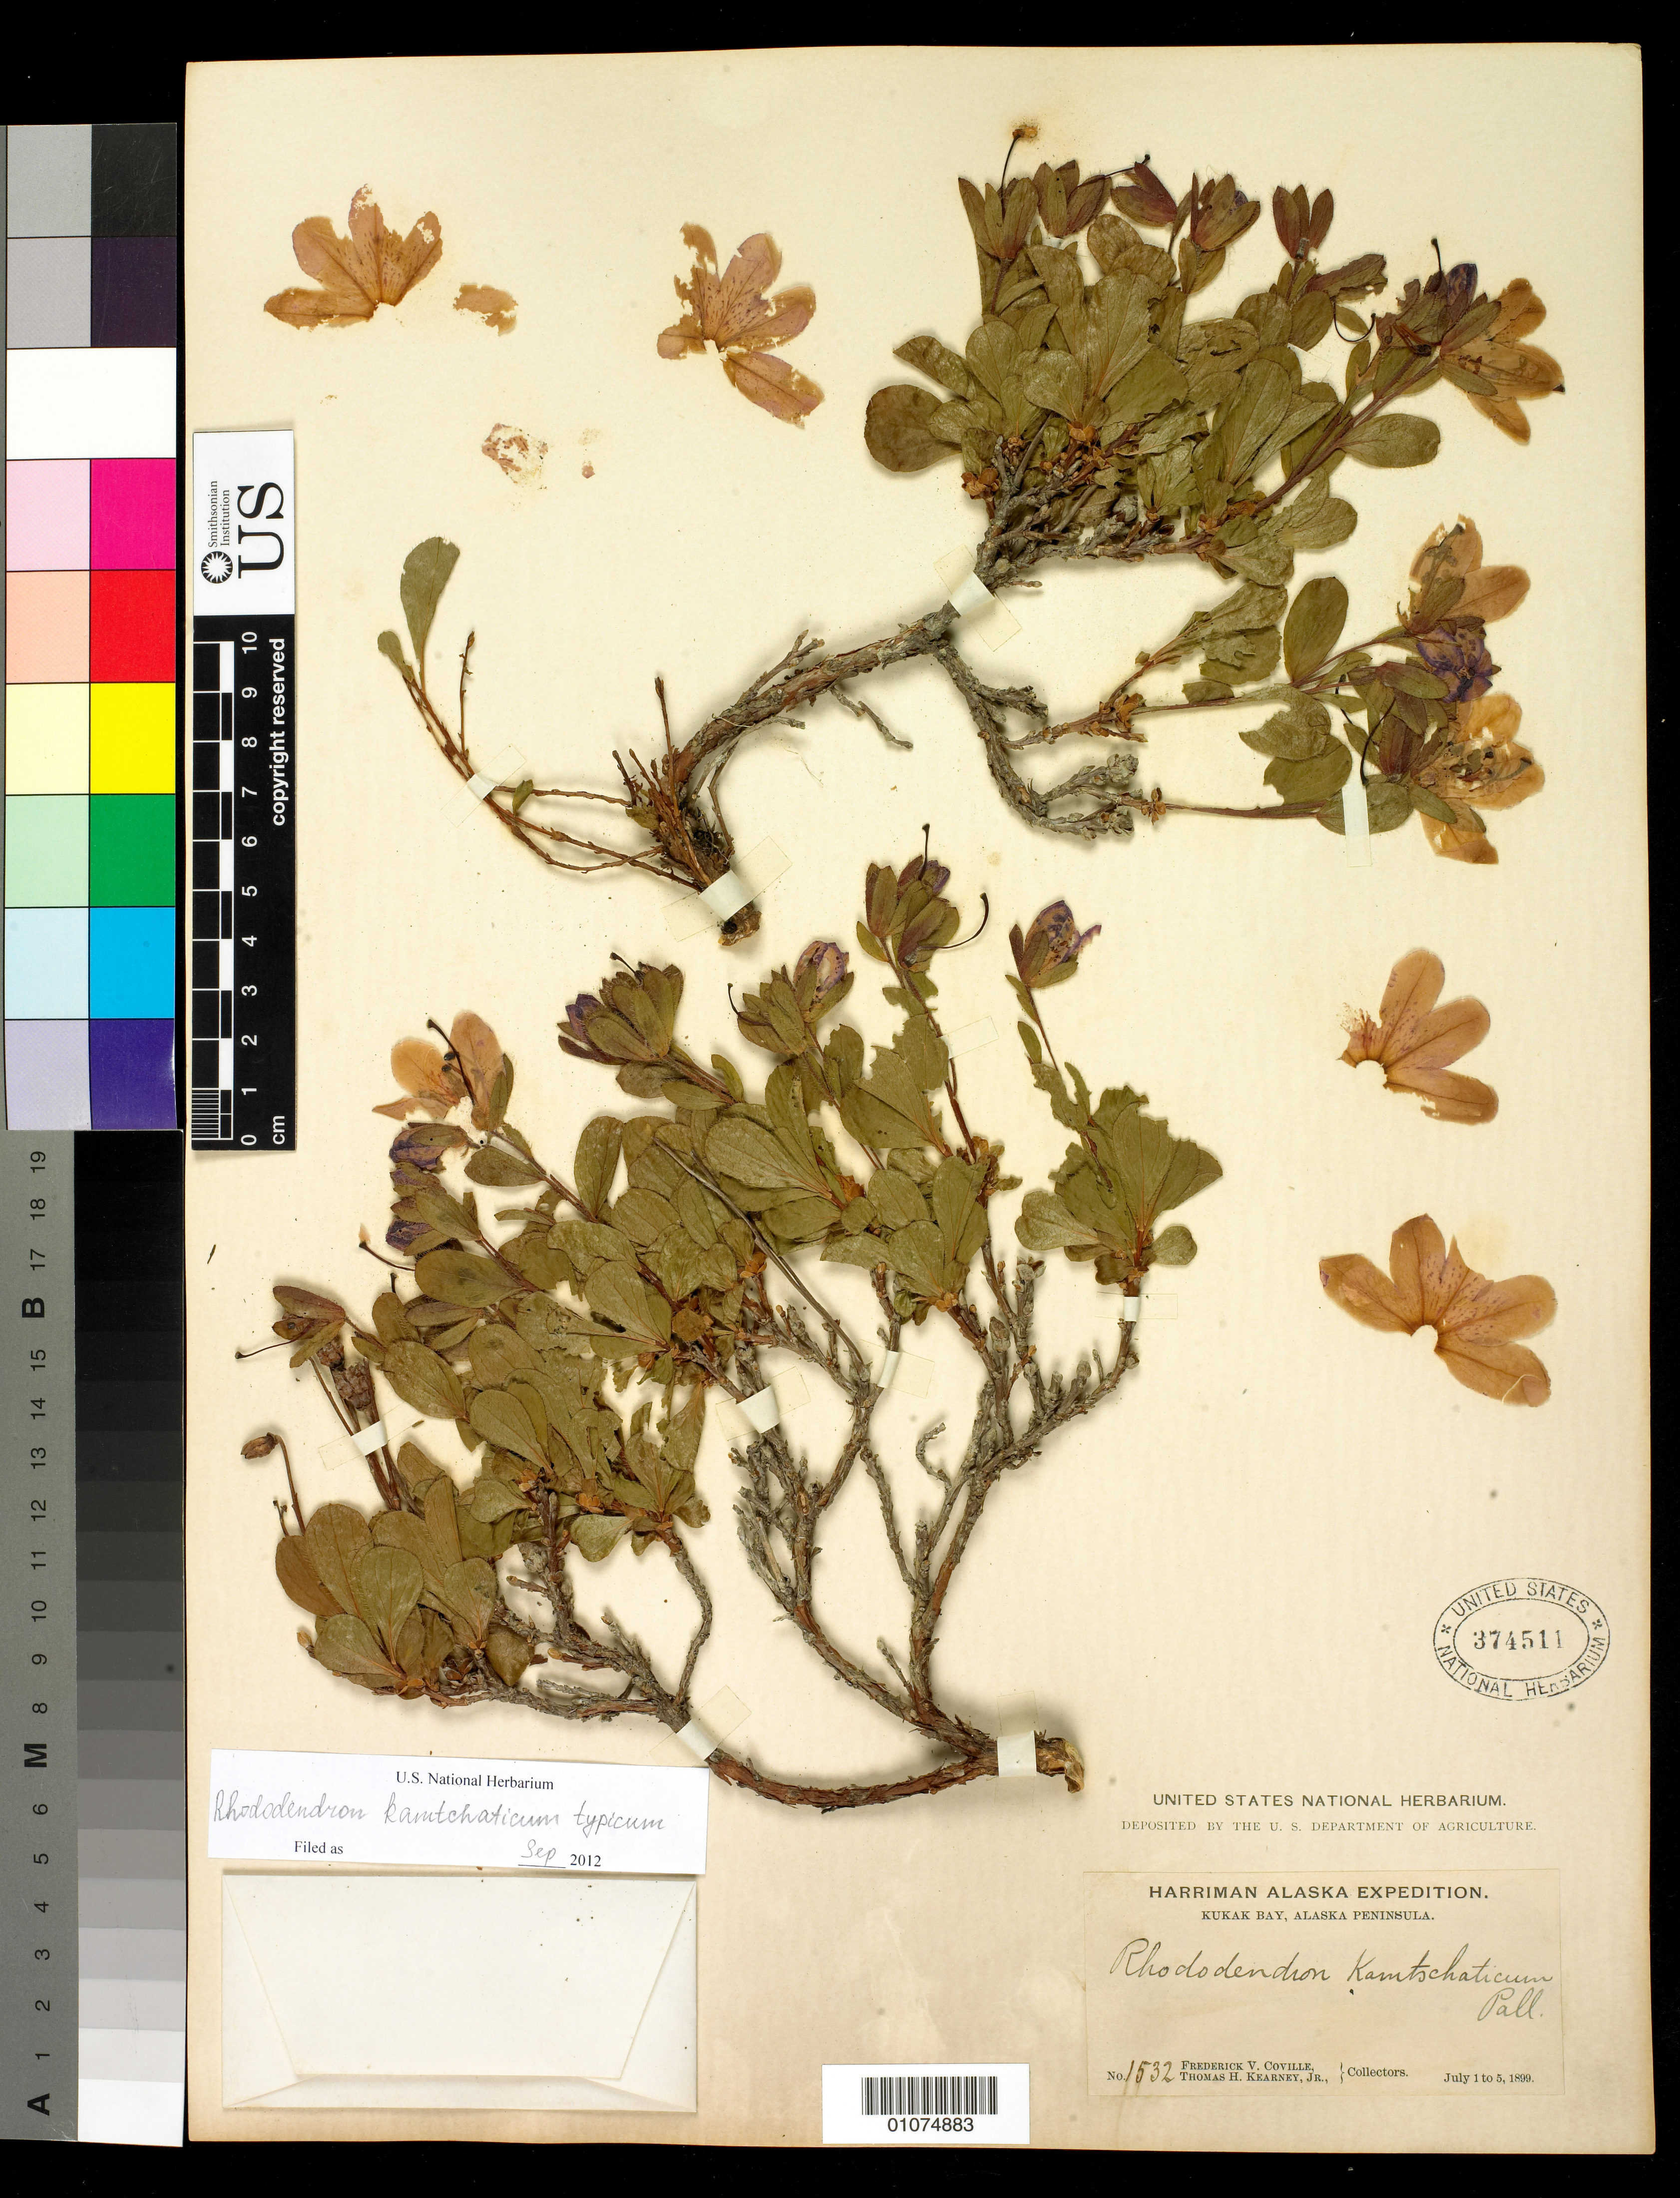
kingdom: Plantae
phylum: Tracheophyta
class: Magnoliopsida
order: Ericales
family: Ericaceae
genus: Rhododendron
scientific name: Rhododendron kamtschaticum subsp. typicum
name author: Pall.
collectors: F. V. Coville, T. H. Kearney & T. H. Kearney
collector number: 1532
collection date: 1899-07-01/1899-07-05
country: United States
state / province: Alaska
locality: Kukak Bay, Alaska Peninsula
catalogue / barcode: US 374511